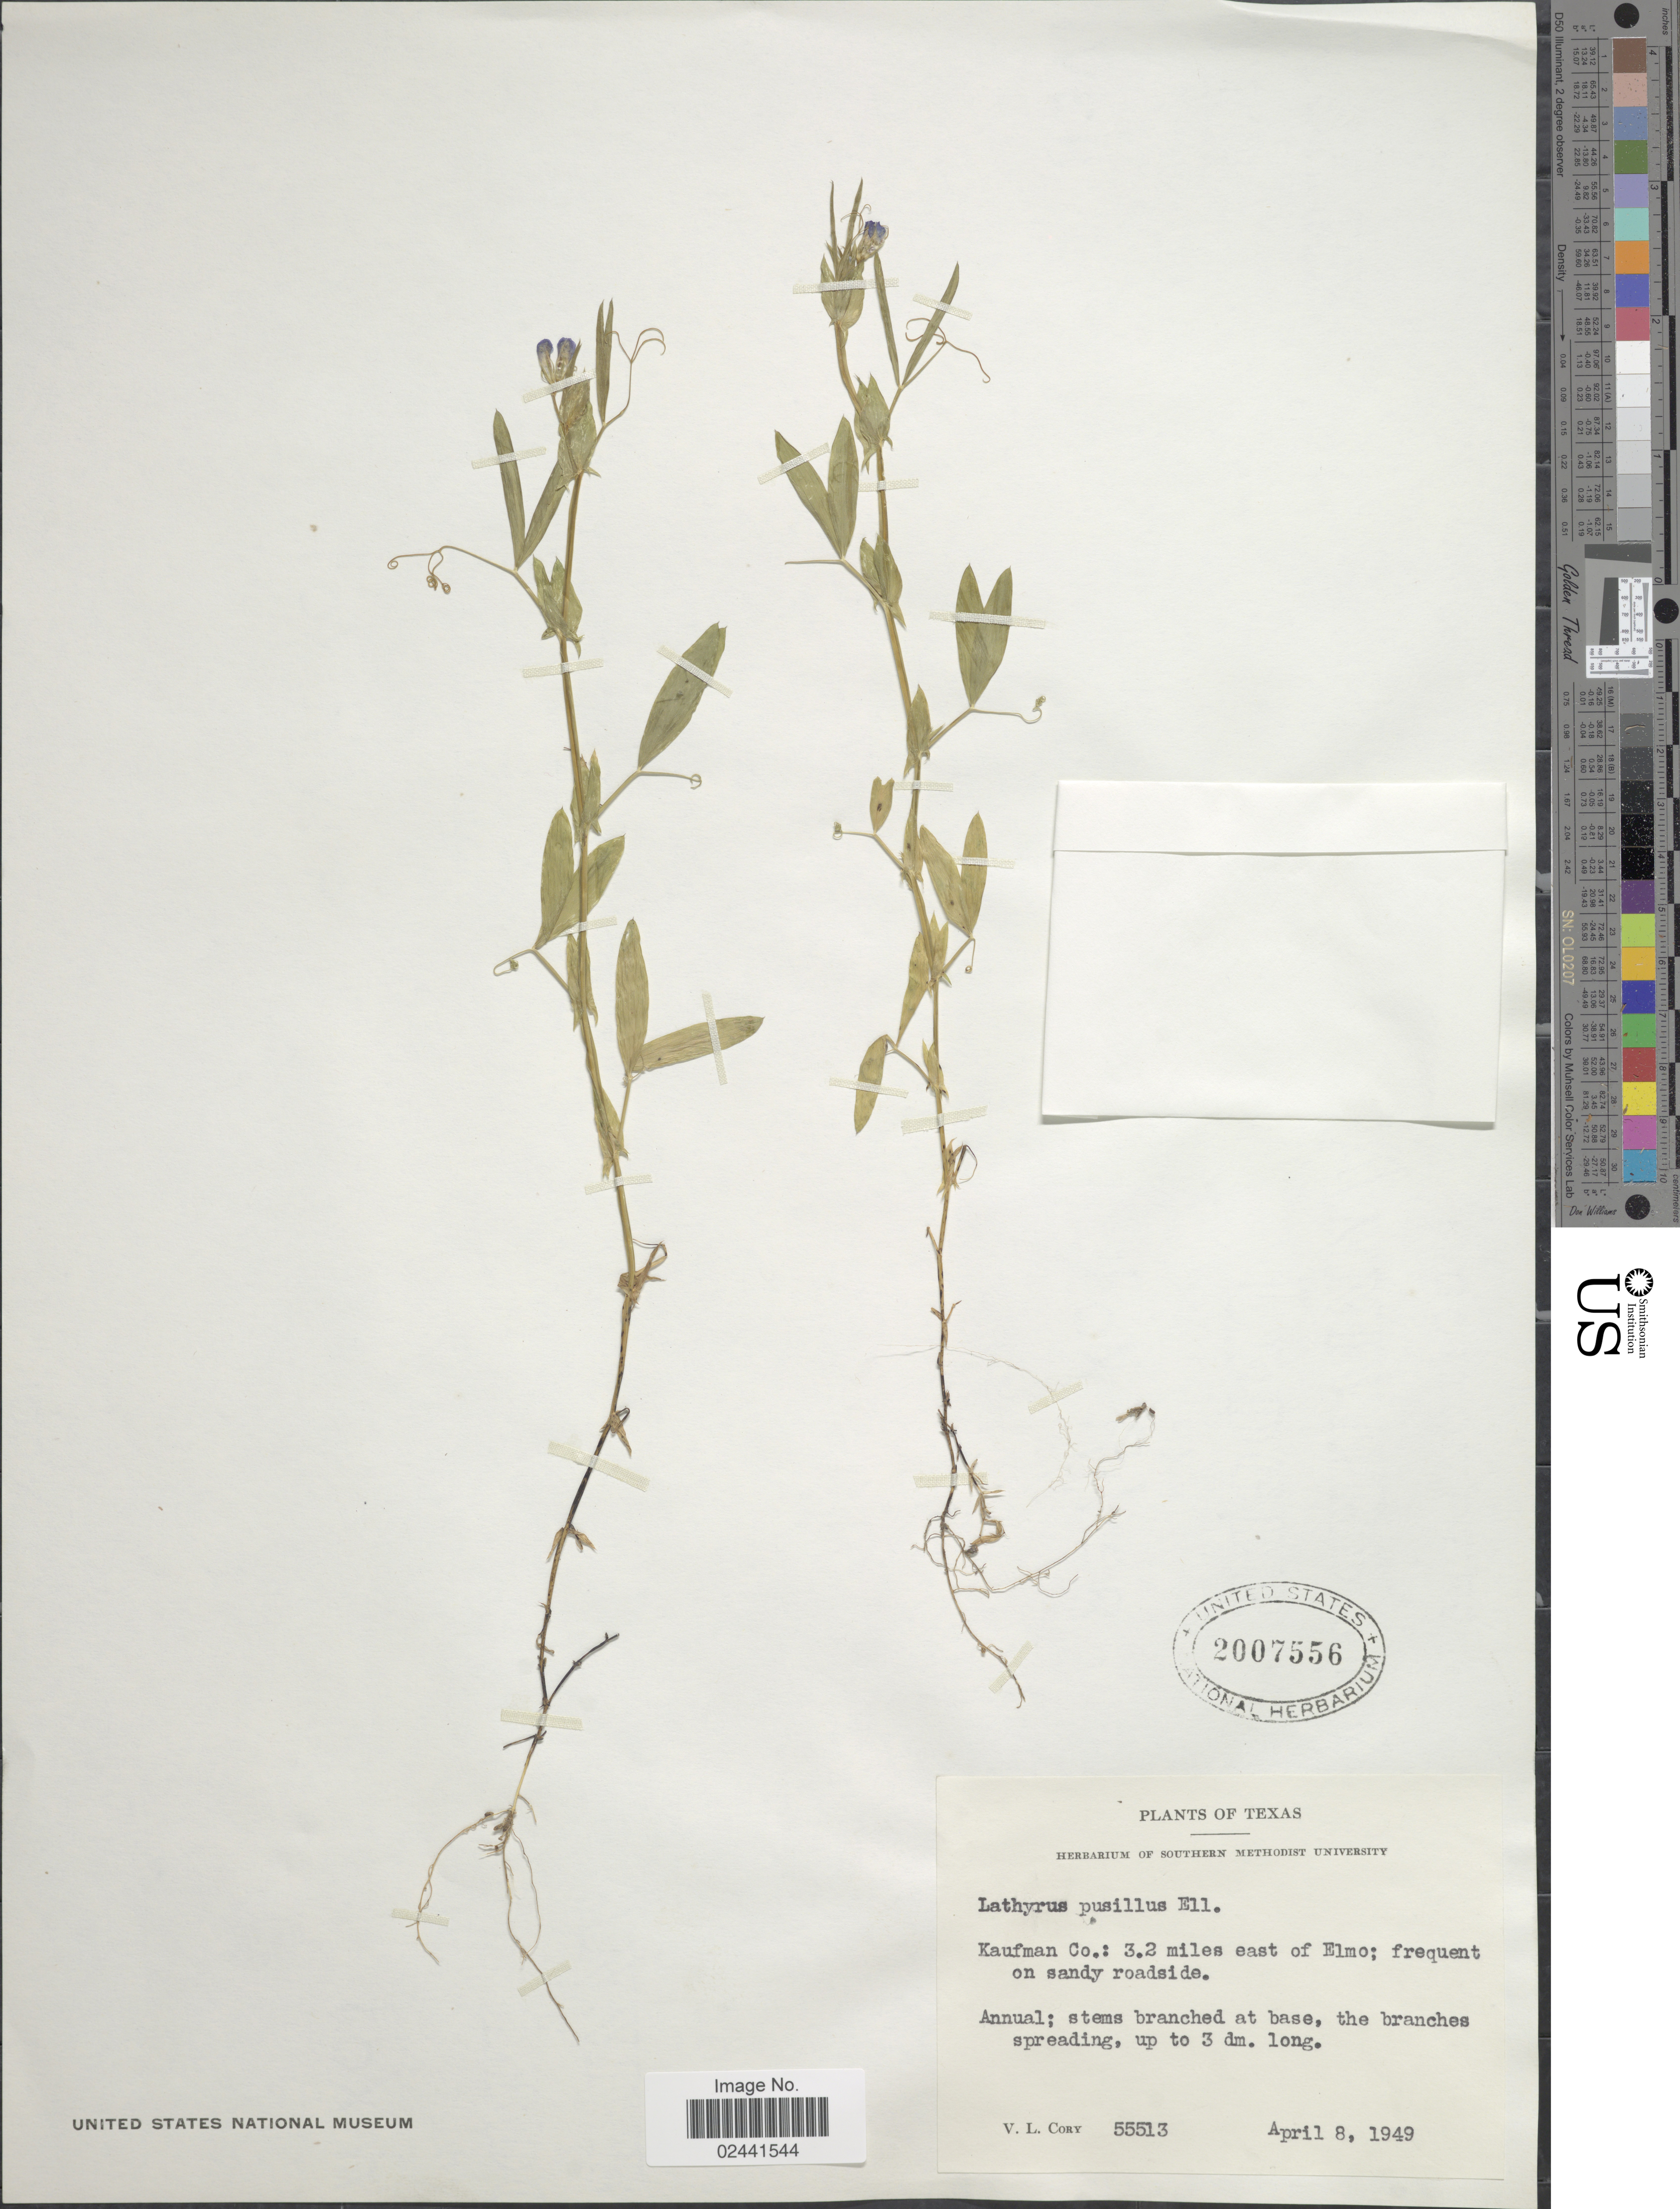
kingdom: Plantae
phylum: Tracheophyta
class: Magnoliopsida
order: Fabales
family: Fabaceae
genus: Lathyrus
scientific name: Lathyrus pusillus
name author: Elliott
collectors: V. Cory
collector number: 55513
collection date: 1949-04-08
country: United States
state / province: Texas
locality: Kaufman Co.: 3.2 miles east of Elmo; frequent on sandy roadside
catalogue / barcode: US 2007556